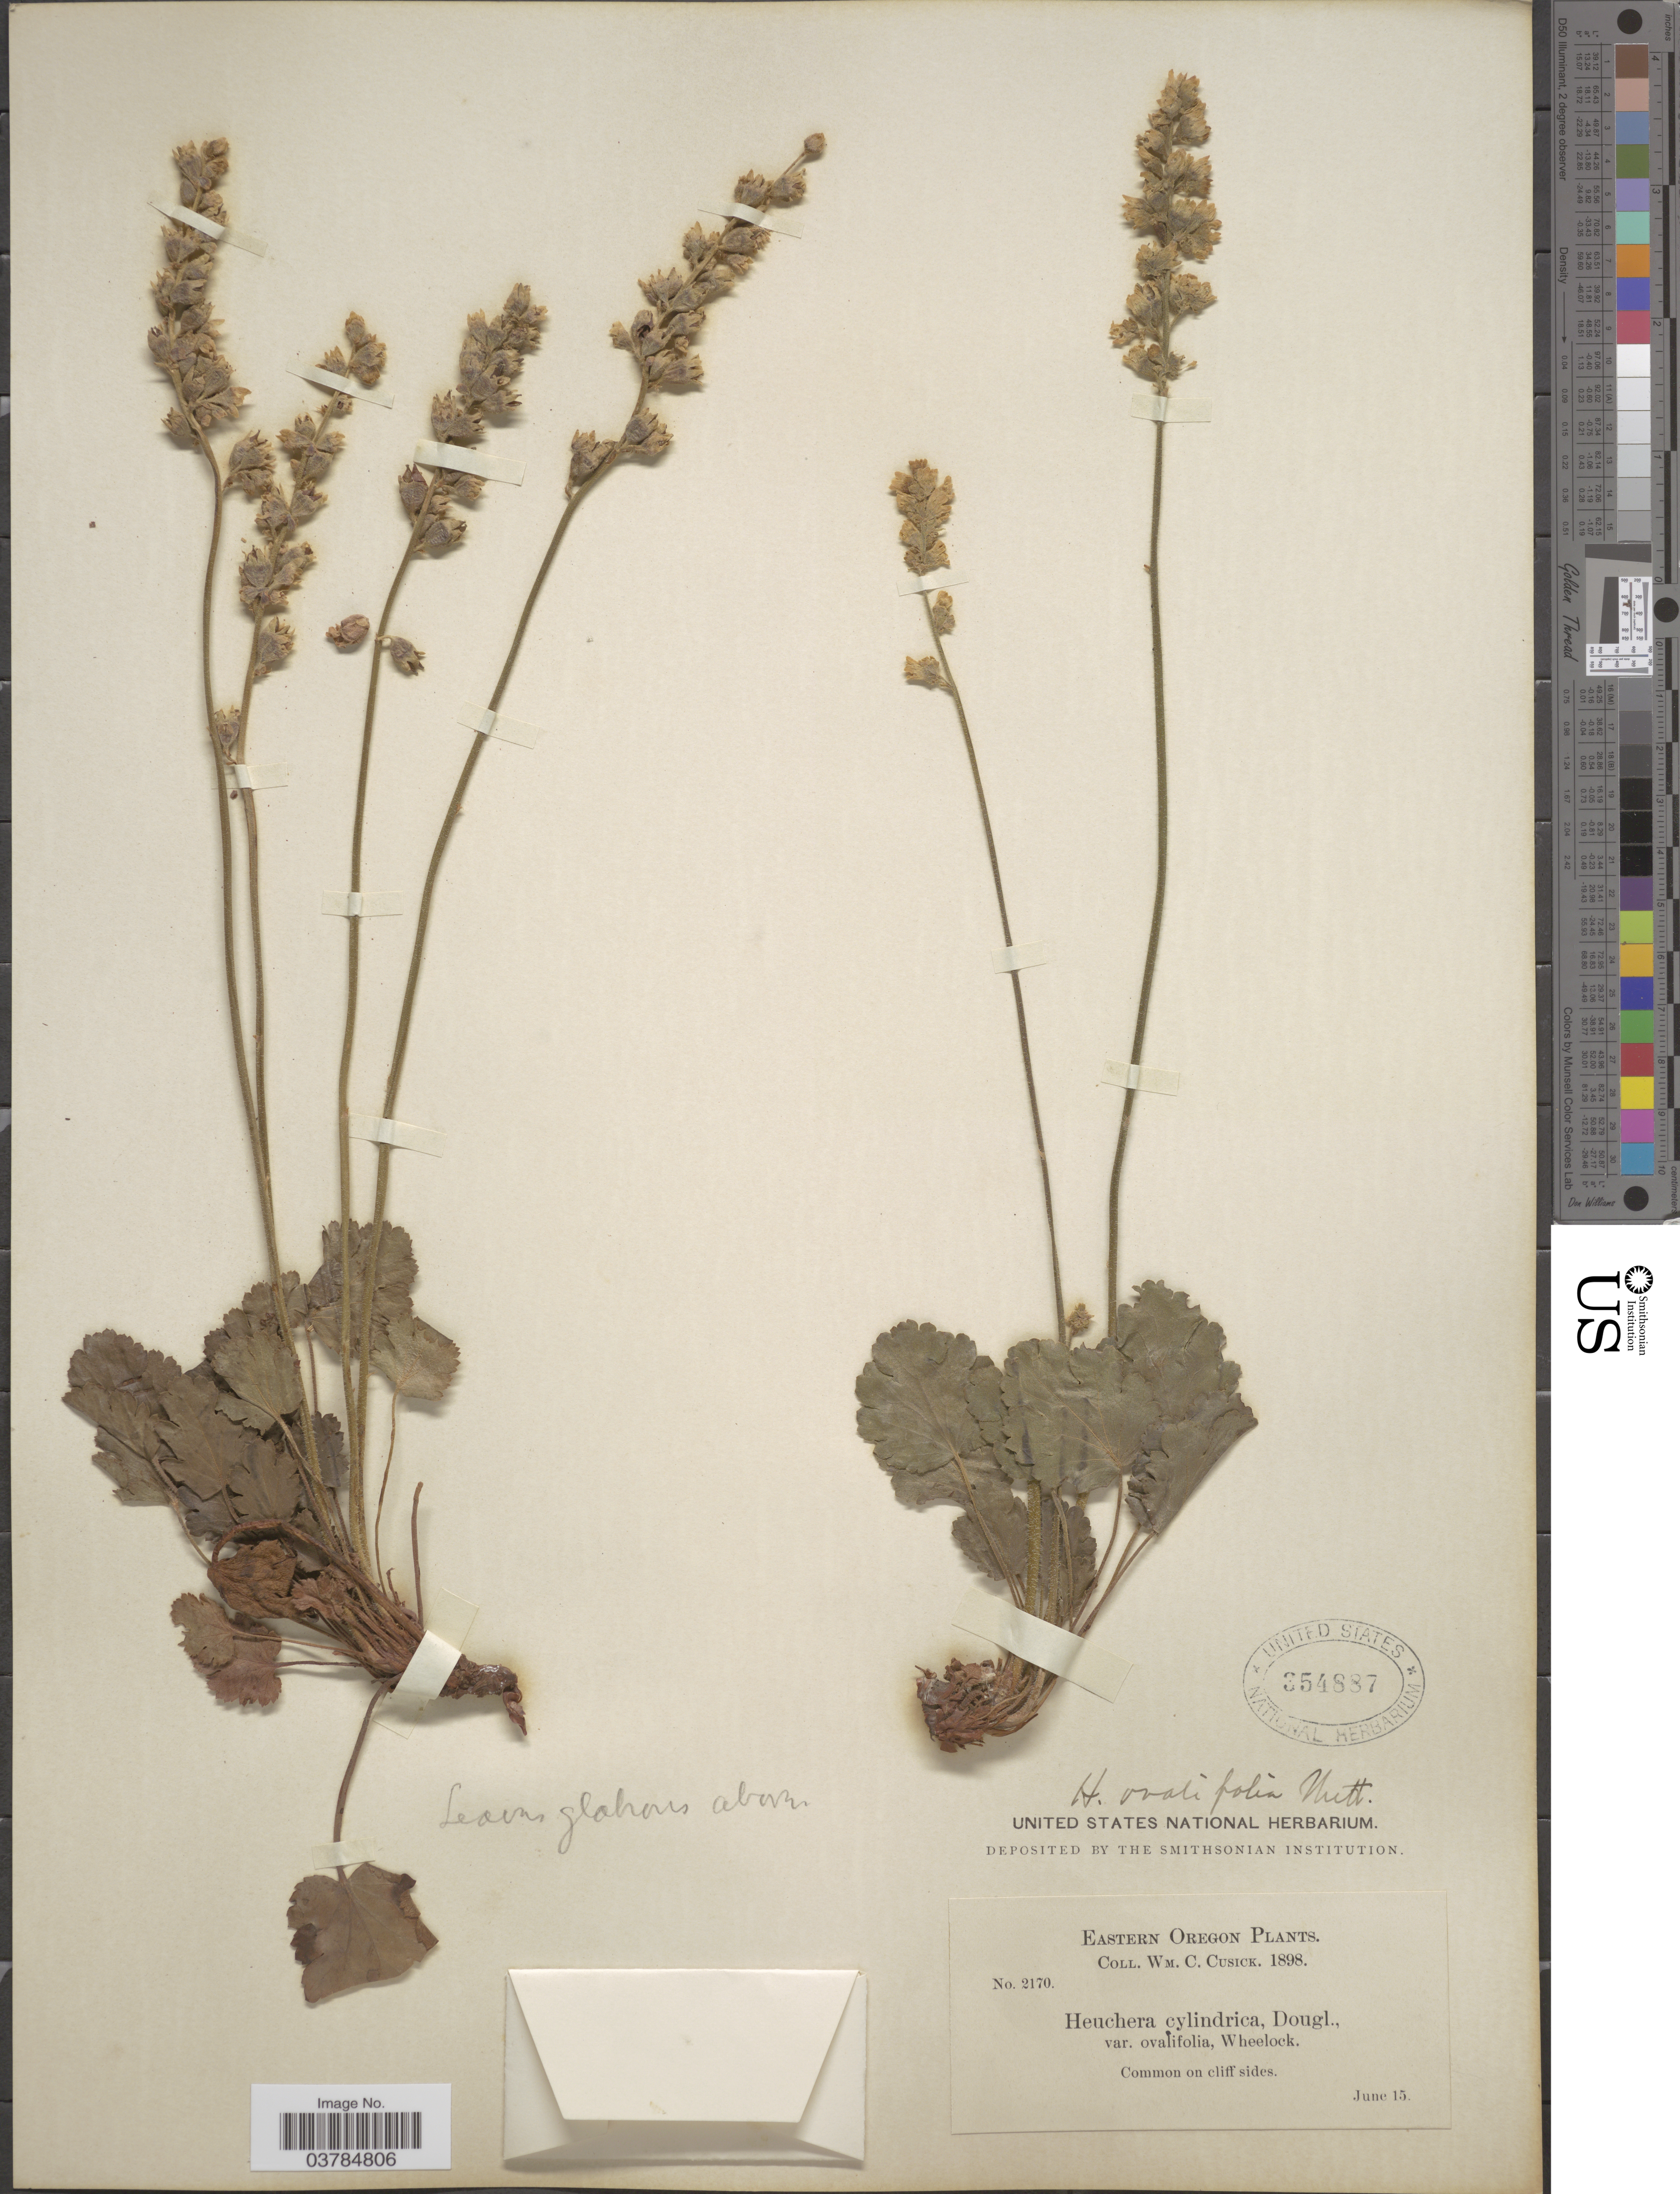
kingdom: Plantae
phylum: Tracheophyta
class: Magnoliopsida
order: Saxifragales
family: Saxifragaceae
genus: Heuchera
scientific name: Heuchera ovalifolia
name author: Torr. & A. Gray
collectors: W. C. Cusick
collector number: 2170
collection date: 1898-06-15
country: United States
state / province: Oregon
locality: Eastern Oregon.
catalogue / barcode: US 354887